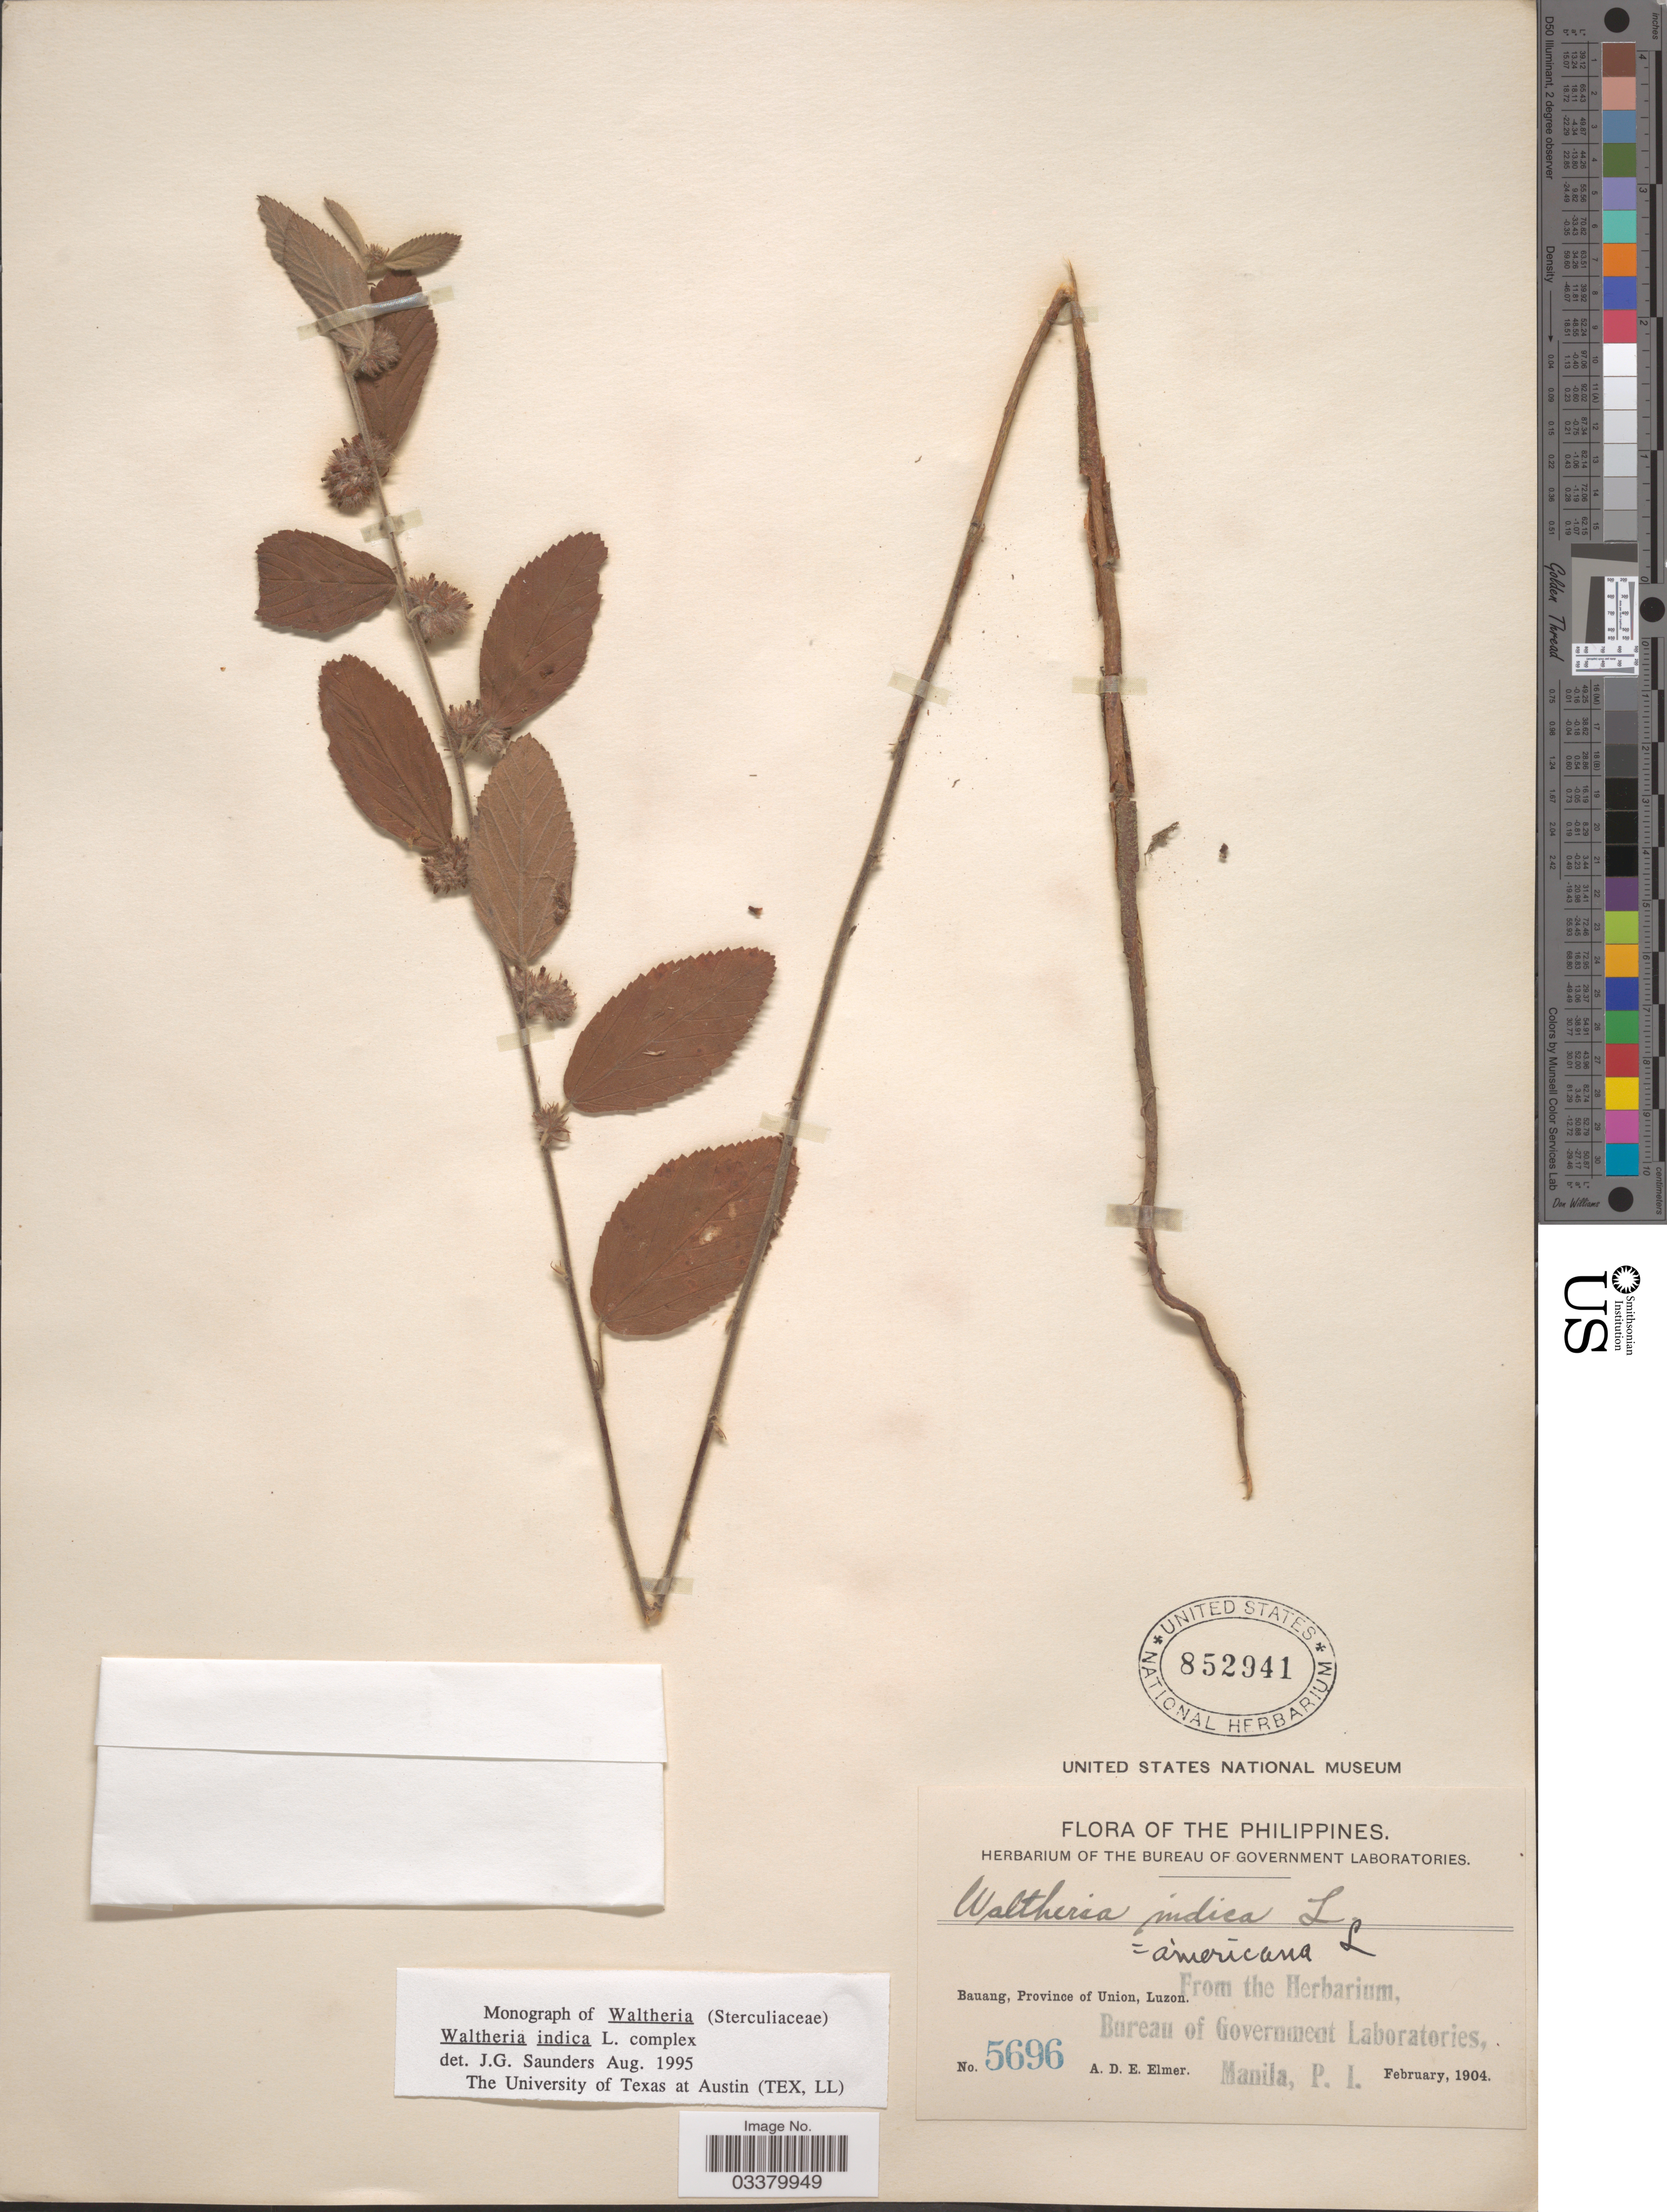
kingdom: Plantae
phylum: Tracheophyta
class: Magnoliopsida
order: Malvales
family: Malvaceae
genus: Waltheria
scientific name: Waltheria indica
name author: L.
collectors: A. D. E. Elmer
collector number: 5696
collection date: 1904-02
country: Philippines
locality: Bauang, Province of Union, Luzon.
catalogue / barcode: US 852941